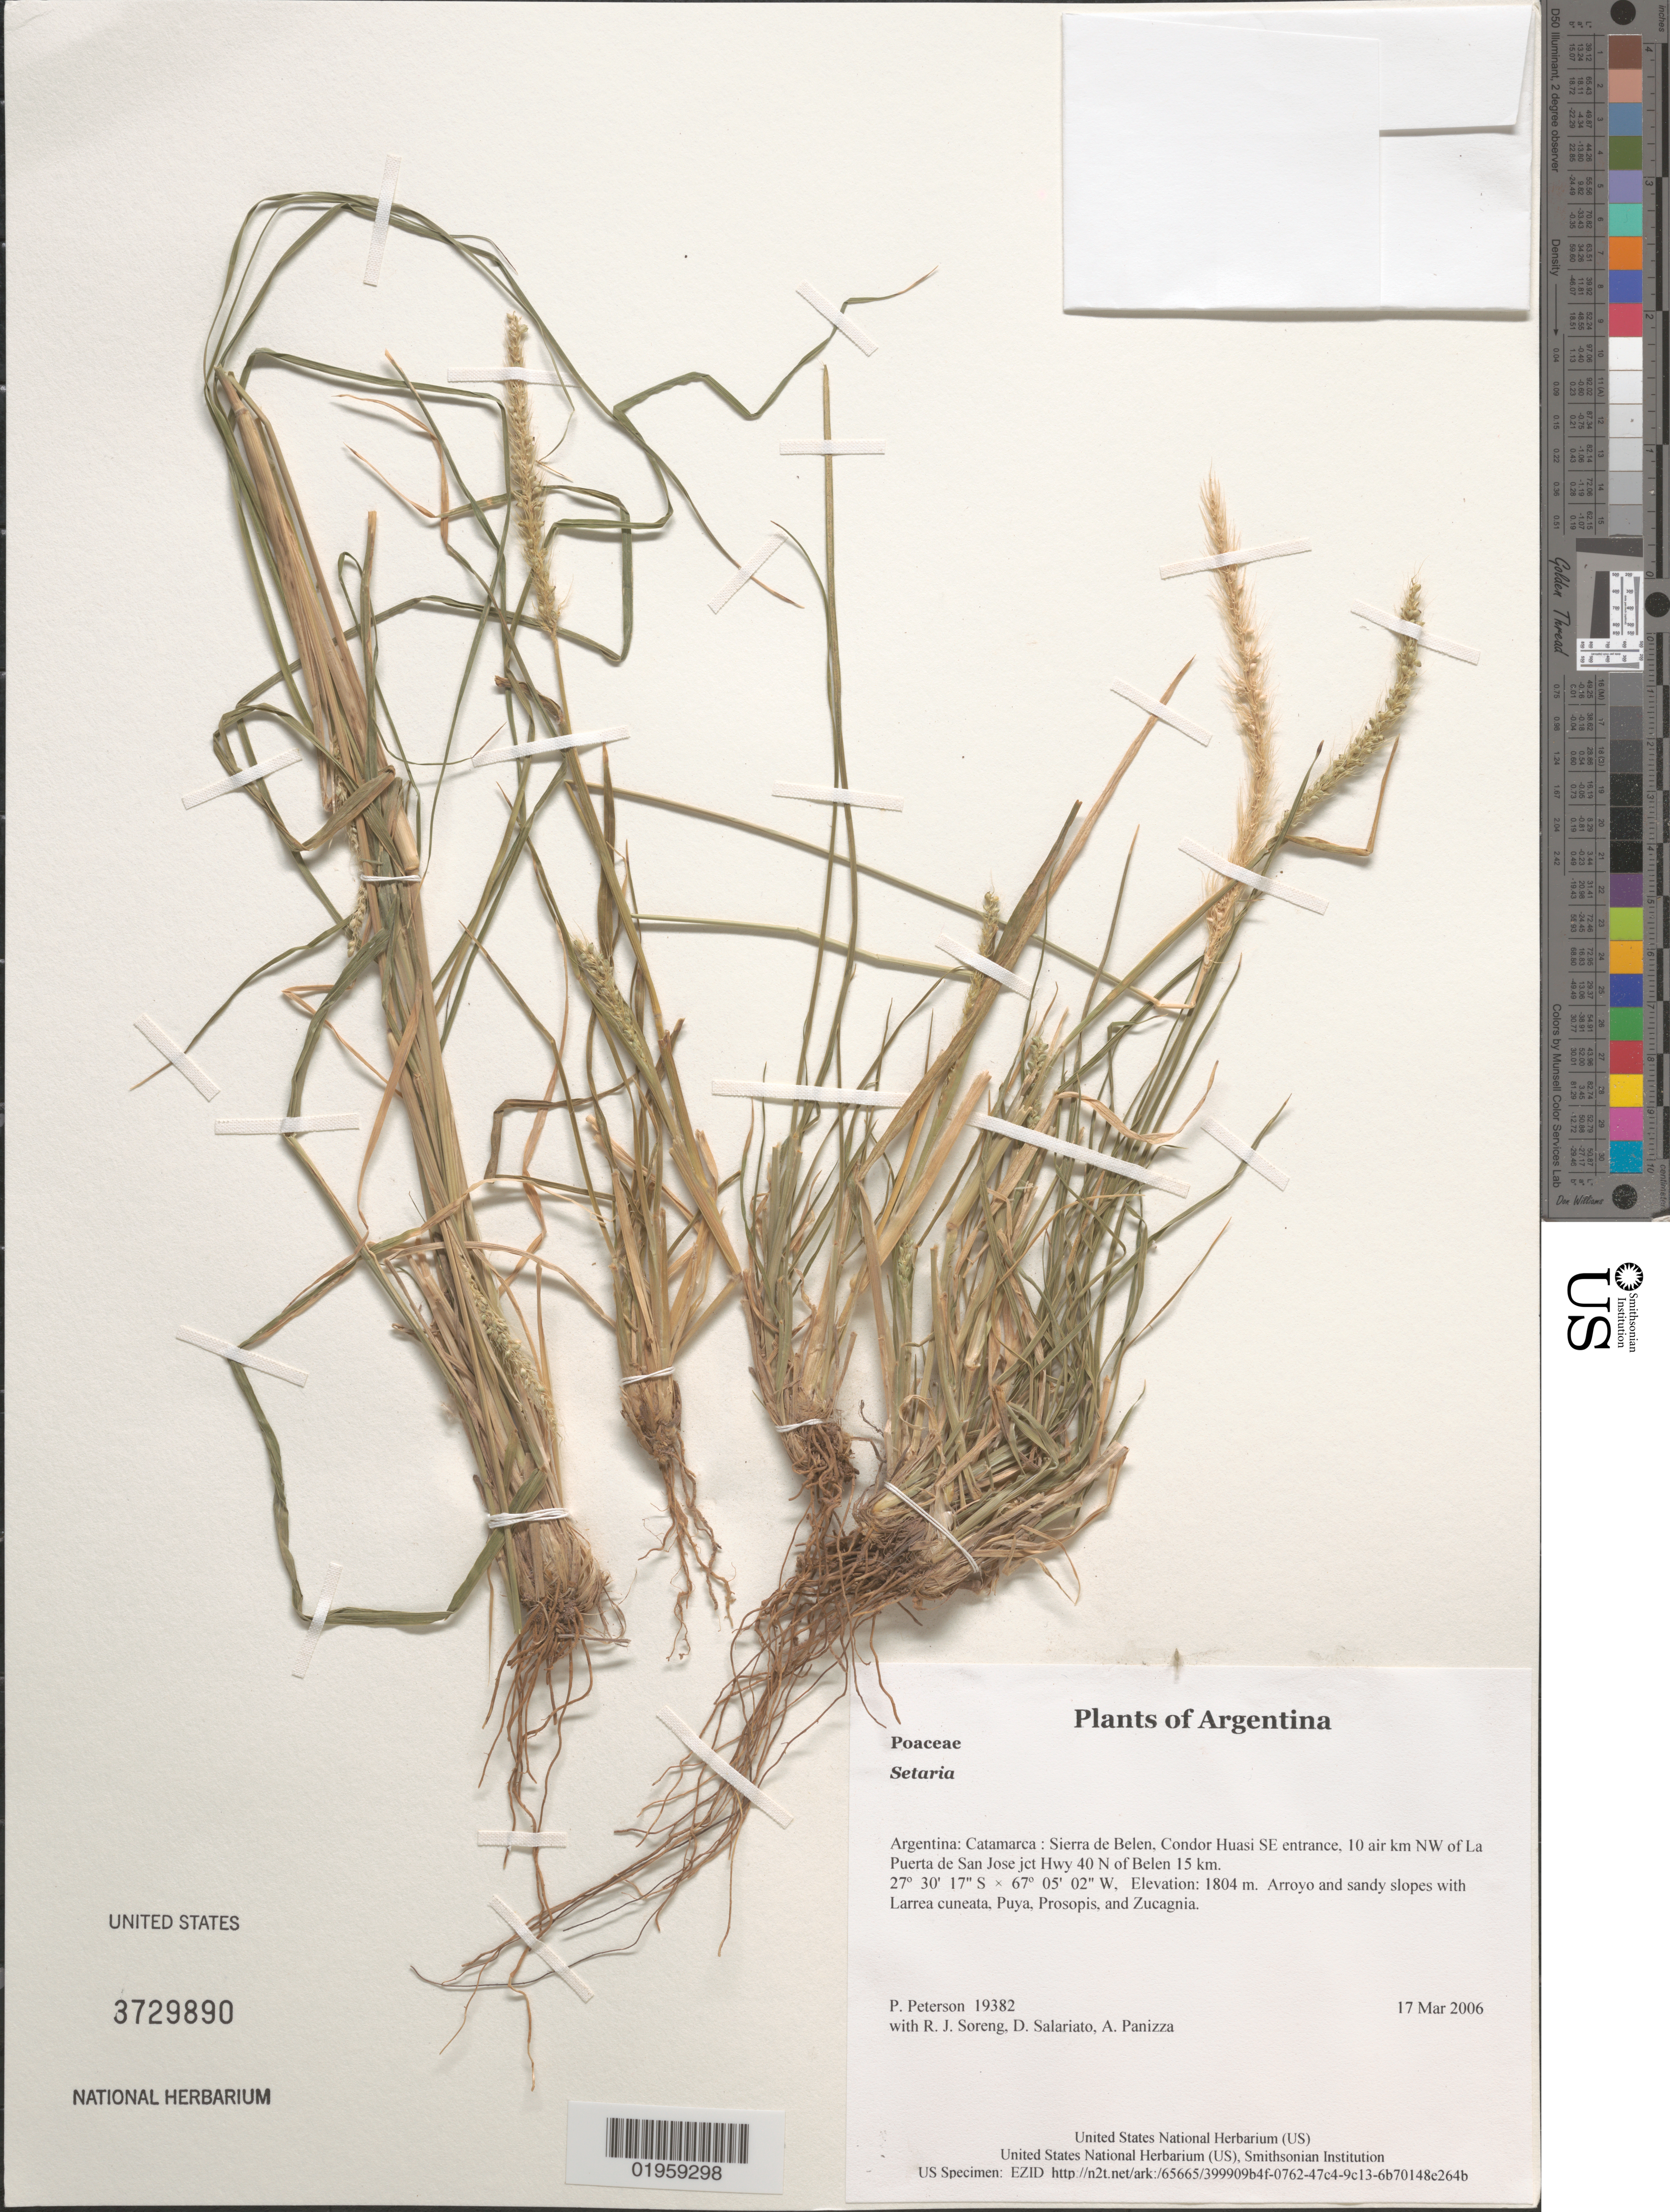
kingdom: Plantae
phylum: Tracheophyta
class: Liliopsida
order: Poales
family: Poaceae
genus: Setaria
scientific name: Setaria sp.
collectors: P. M. Peterson, R. J. Soreng, D. Salariato & A. Panizza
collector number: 19382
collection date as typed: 17 Mar 2006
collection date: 2006-03-17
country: Argentina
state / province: Catamarca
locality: Sierra de Belen, Condor Huasi SE entrance, 10 air km NW of La Puerta de San Jose jct Hwy 40 N of Belen 15 km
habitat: Arroyo and sandy slopes with Larrea cuneata, Puya, Prosopis, and Zucagnia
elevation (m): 1804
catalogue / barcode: US 3729890